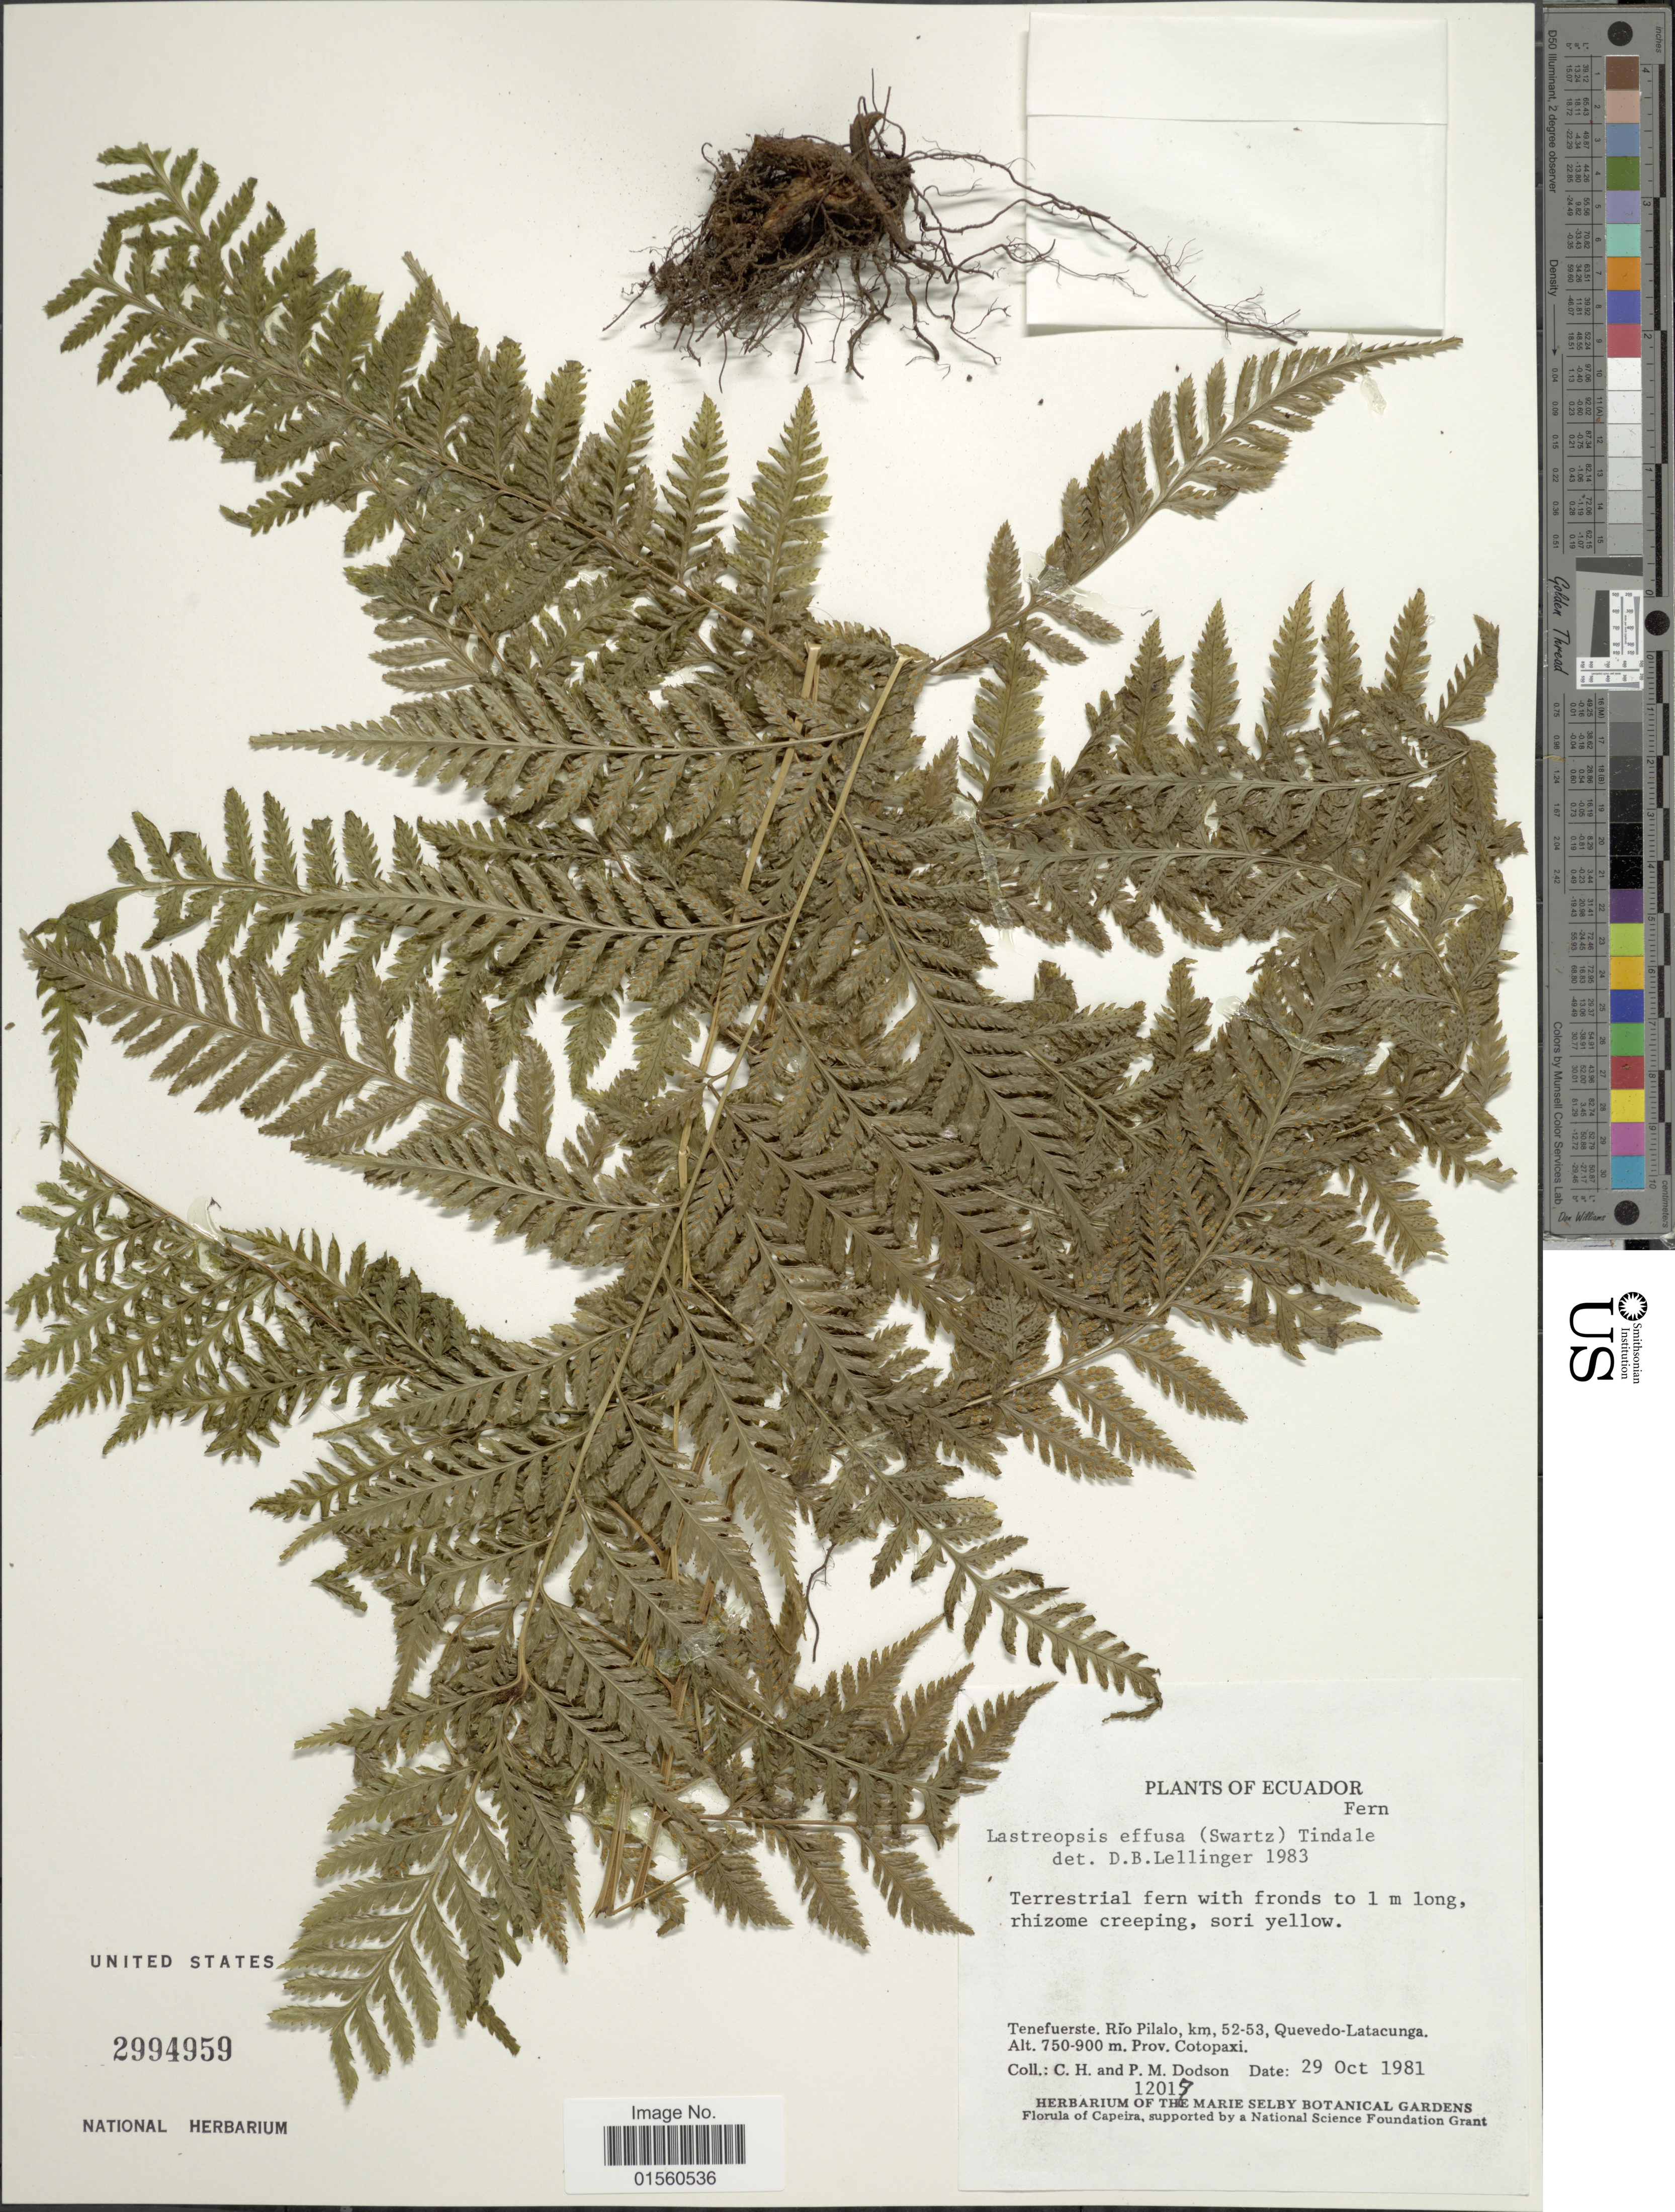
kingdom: Plantae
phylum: Tracheophyta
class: Polypodiopsida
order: Polypodiales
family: Dryopteridaceae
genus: Parapolystichum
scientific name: Parapolystichum effusum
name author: (Sw.) Ching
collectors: C. H. Dodson & P. M. Dodson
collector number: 12017*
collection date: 1981-10-29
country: Ecuador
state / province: Cotopaxi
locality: Tenefuerste, Rio Pilalo, km 52-53, Quevedo-Latacunga, Prov. Cotopaxi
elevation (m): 750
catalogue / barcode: US 2994959